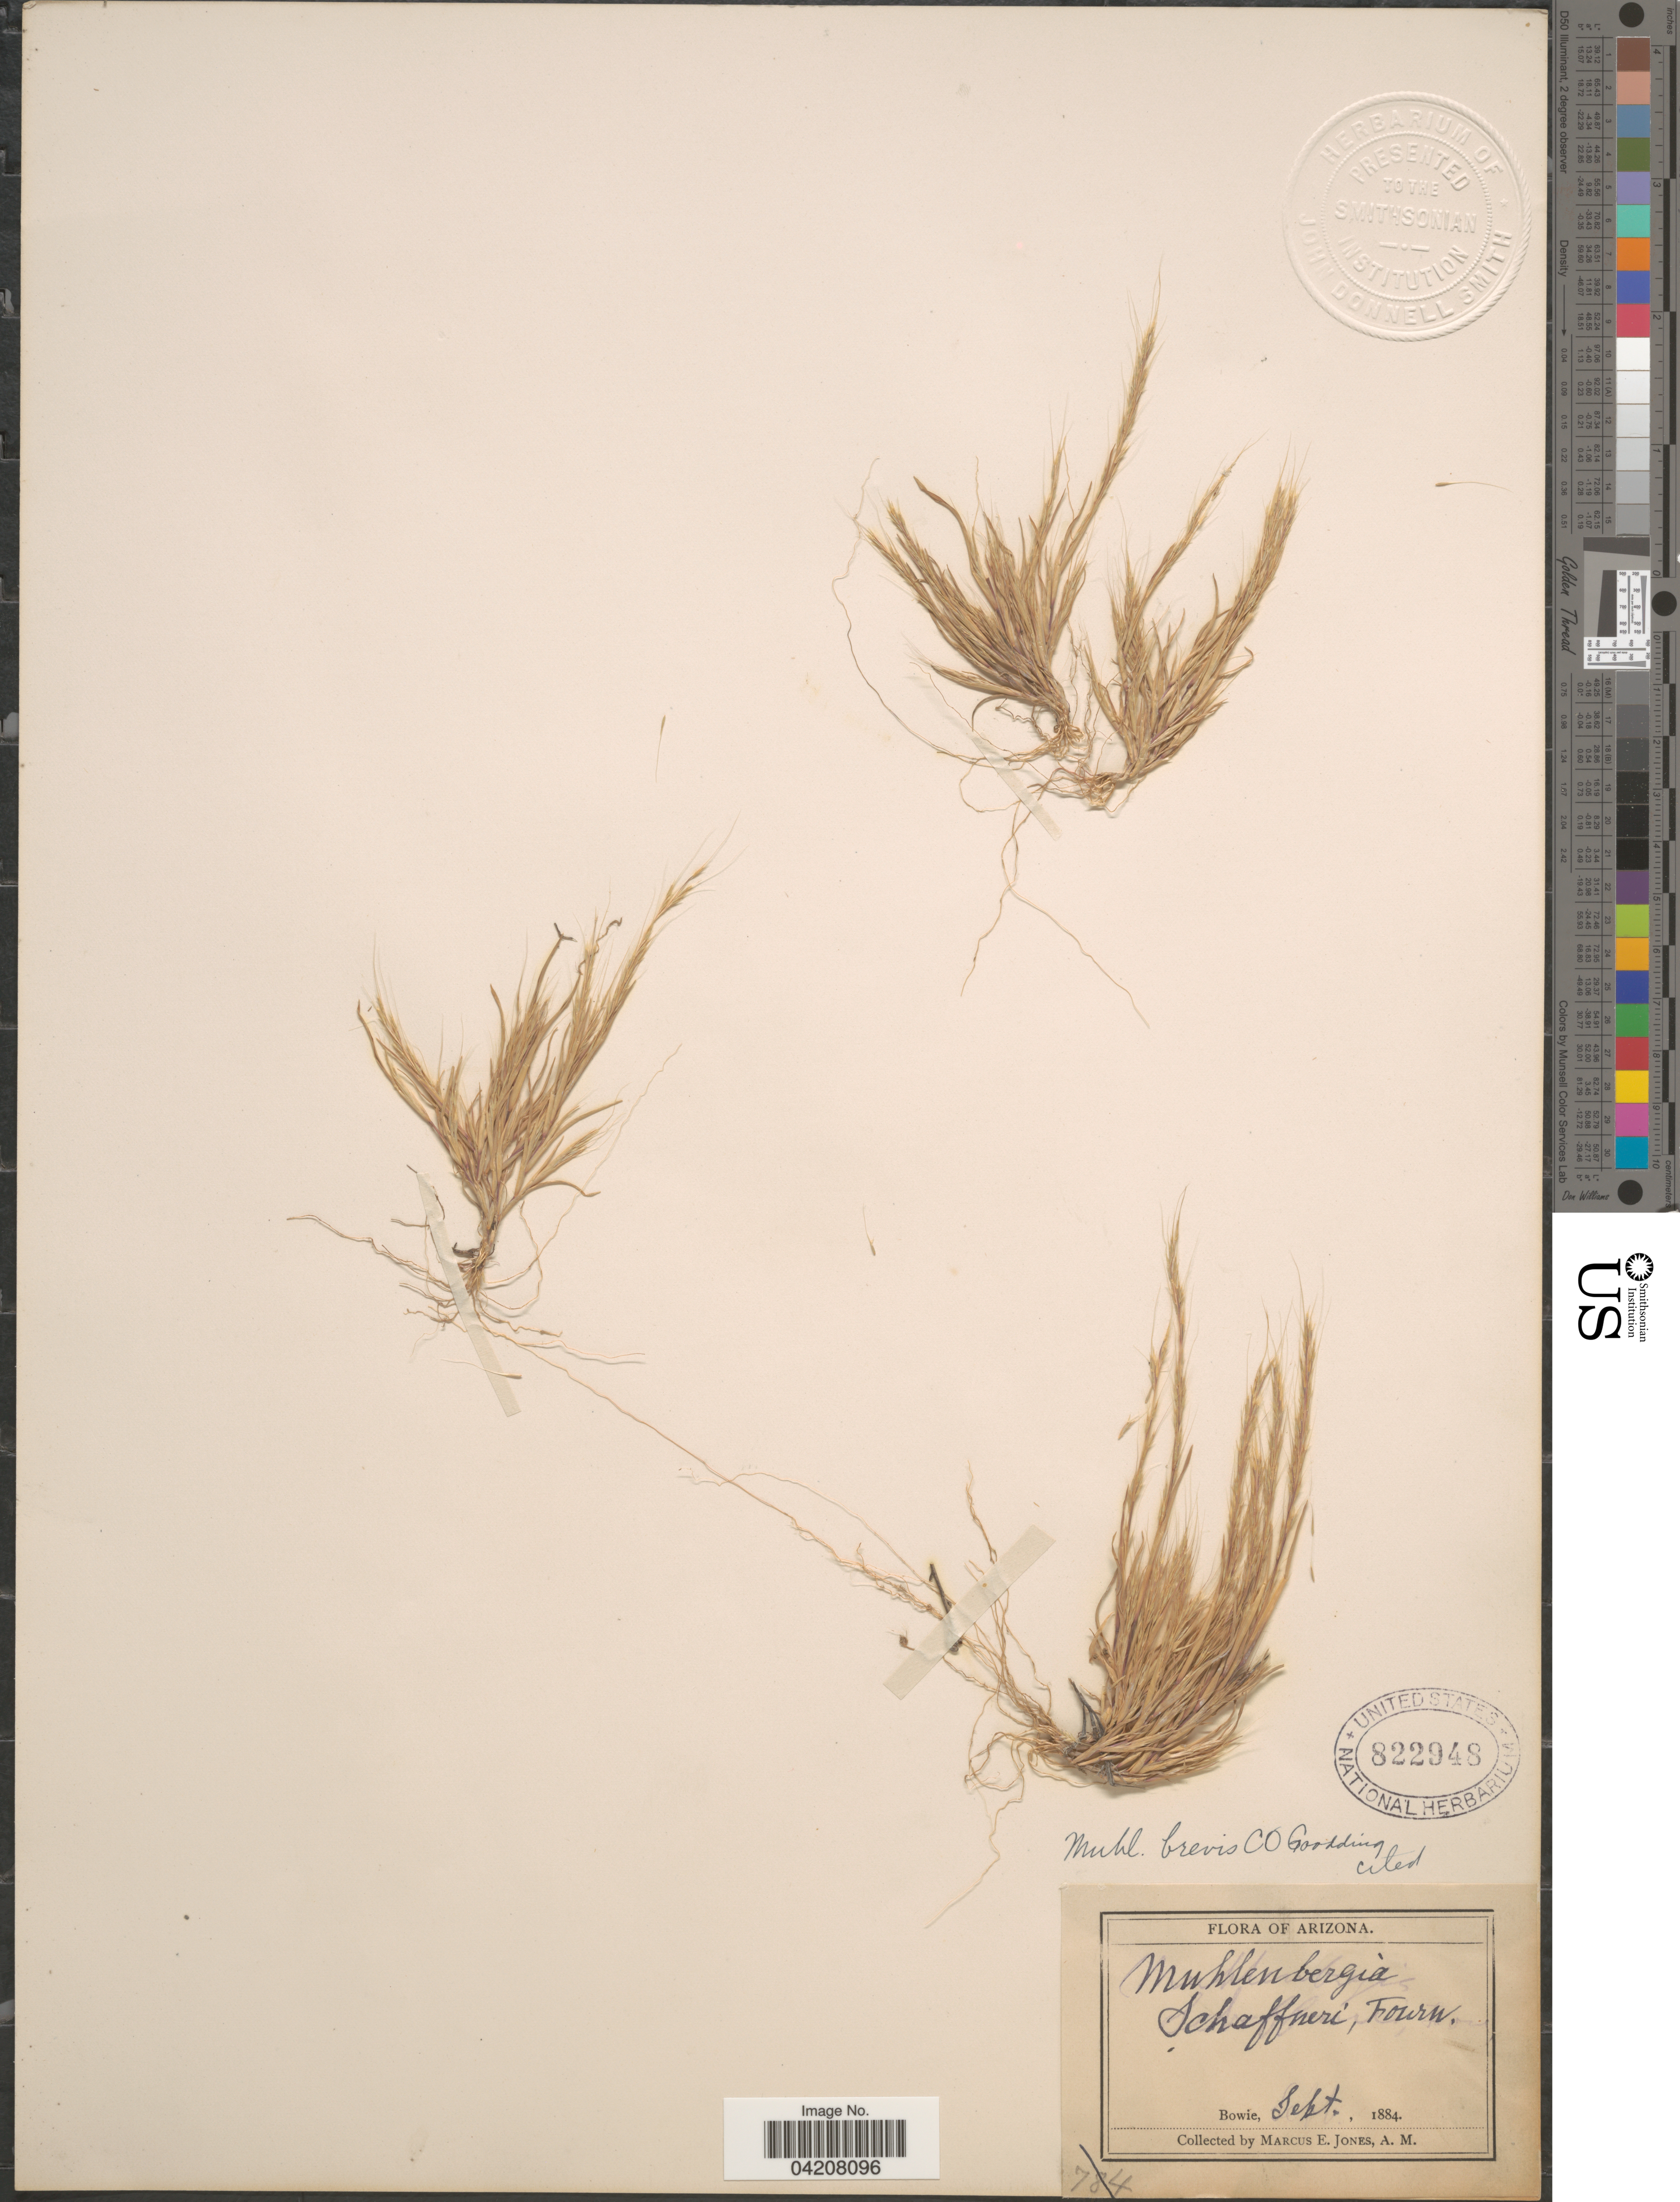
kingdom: Plantae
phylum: Tracheophyta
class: Liliopsida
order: Poales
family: Poaceae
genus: Muhlenbergia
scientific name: Muhlenbergia brevis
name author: C.O. Goodd.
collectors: M. E. Jones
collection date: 1884-09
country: United States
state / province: Arizona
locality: Bowie.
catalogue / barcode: US 822948